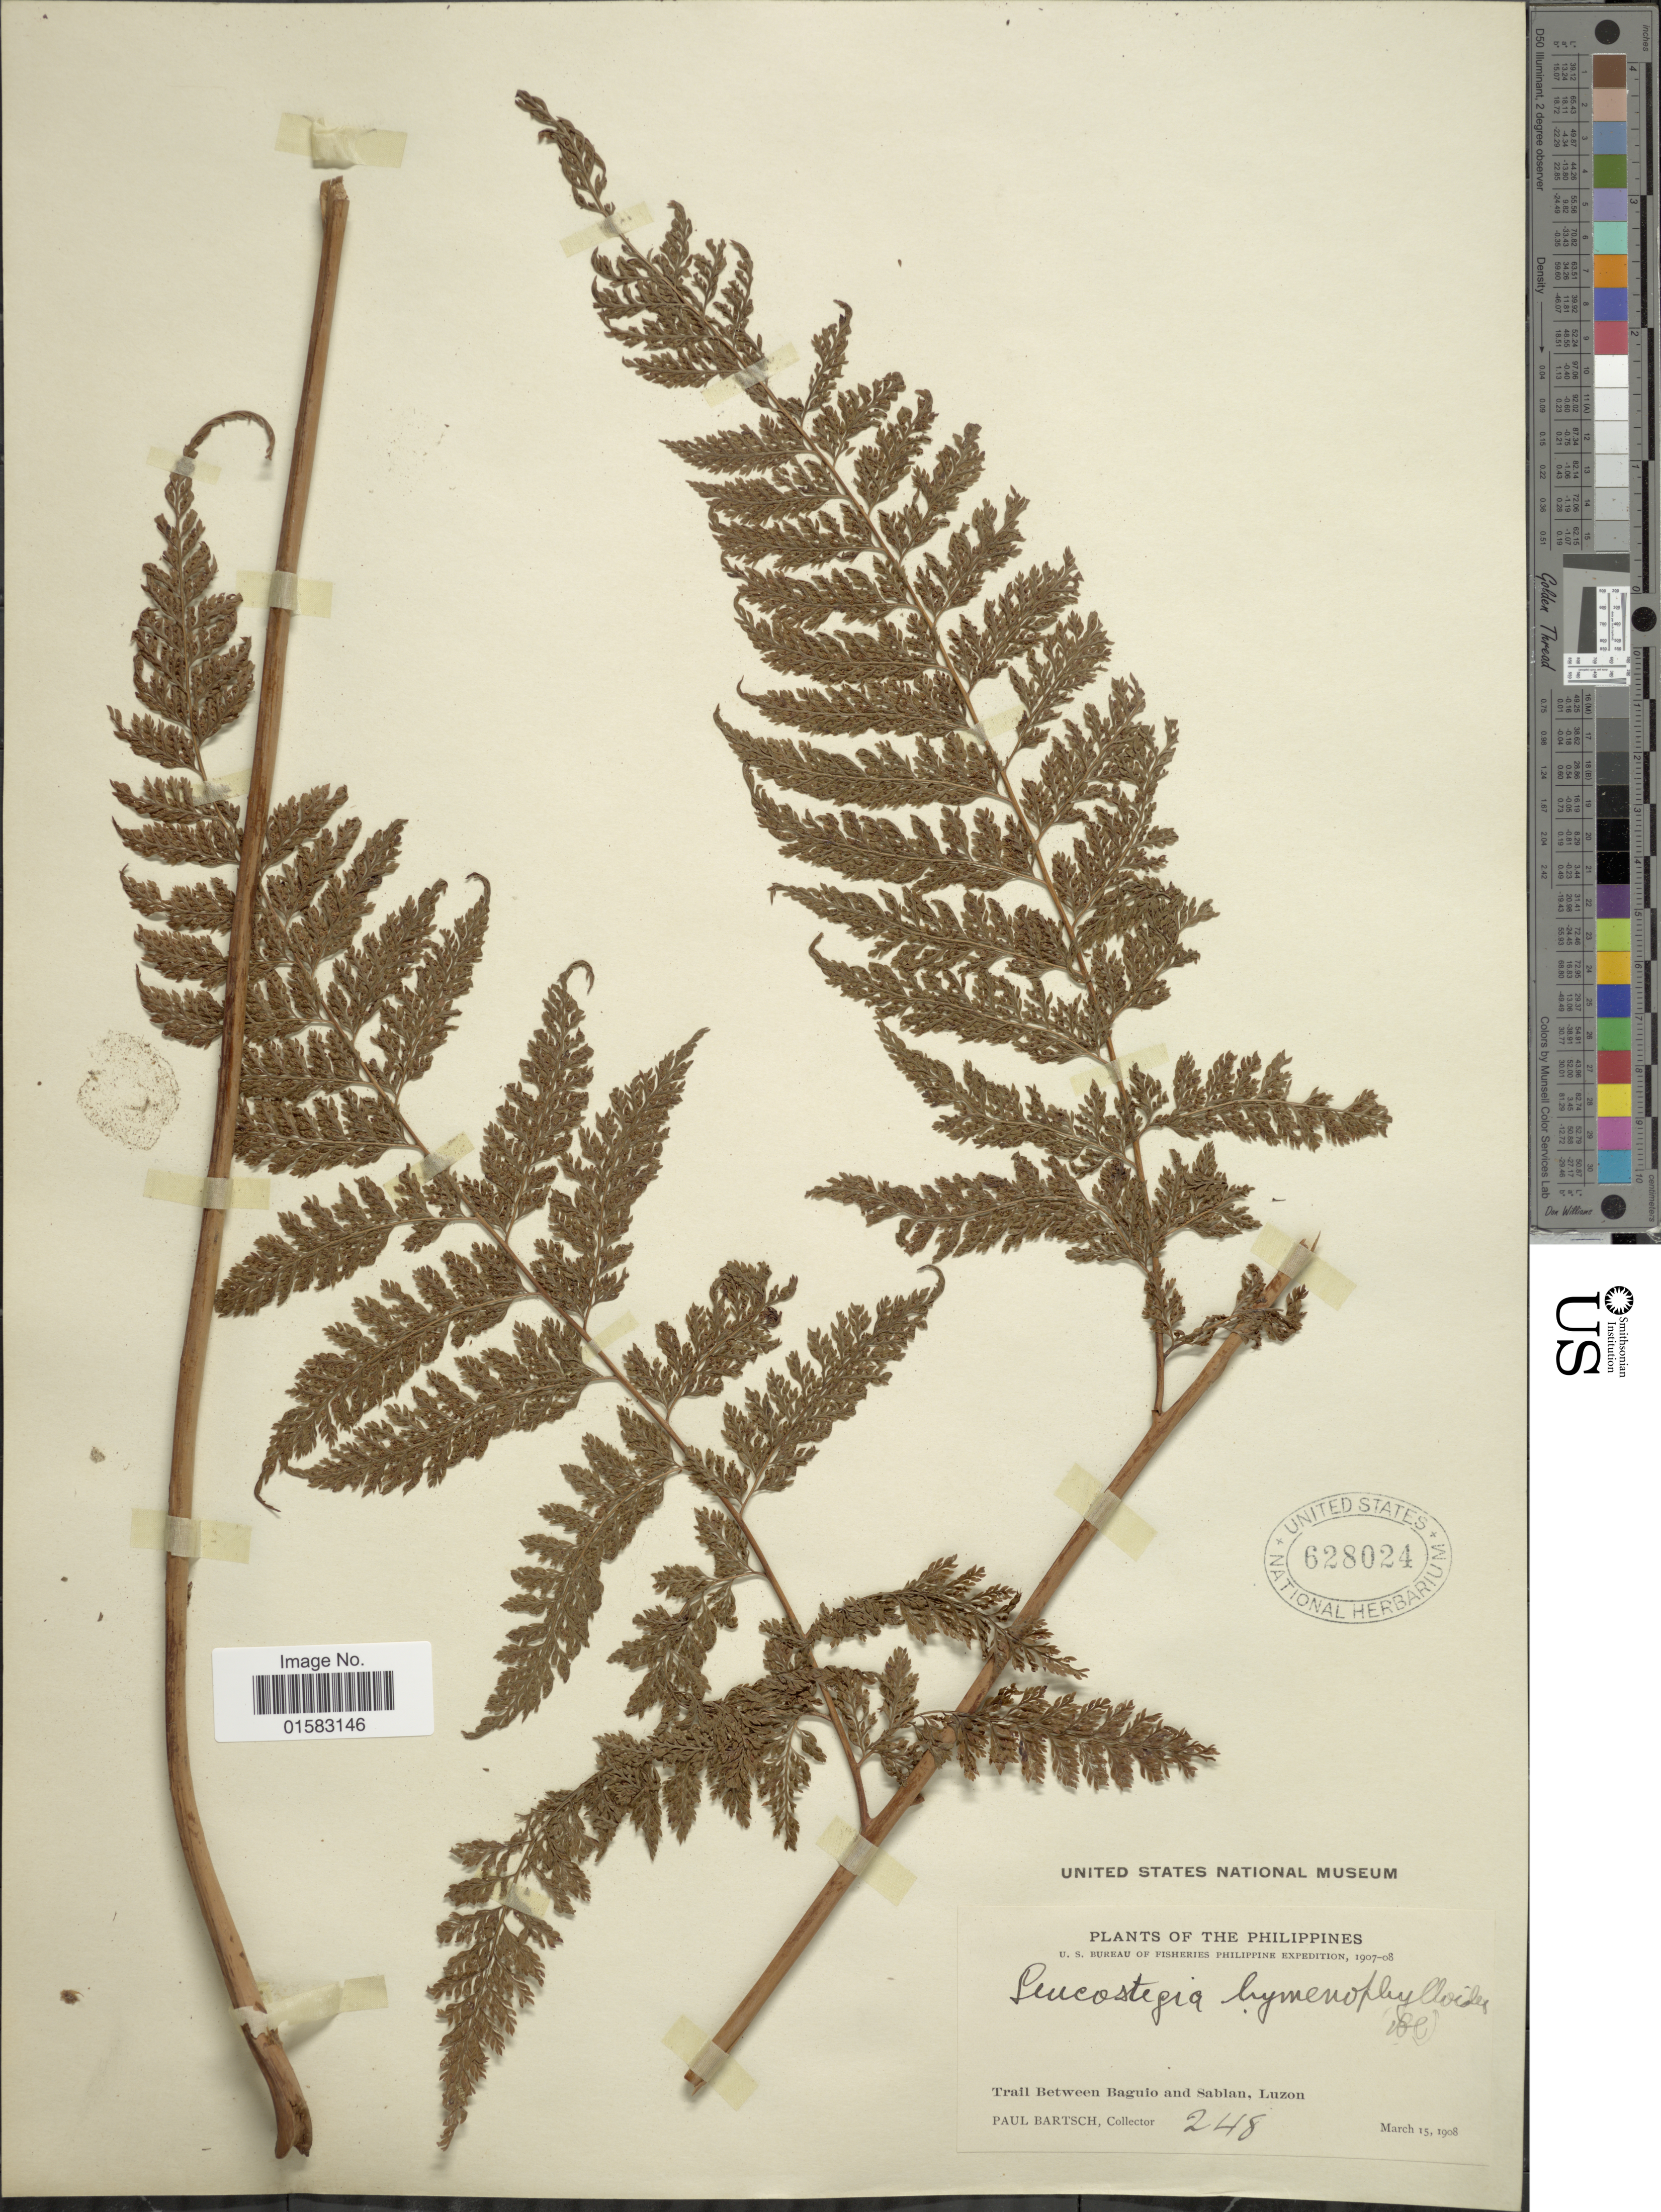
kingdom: Plantae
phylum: Tracheophyta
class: Polypodiopsida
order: Polypodiales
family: Davalliaceae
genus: Davallia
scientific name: Davallia hymenophylloides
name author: (Bedd.) Kuhn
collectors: P. Bartsch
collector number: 248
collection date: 1908-03-15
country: Philippines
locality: Trail between Baguio and Sablan, Luzon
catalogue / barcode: US 628024